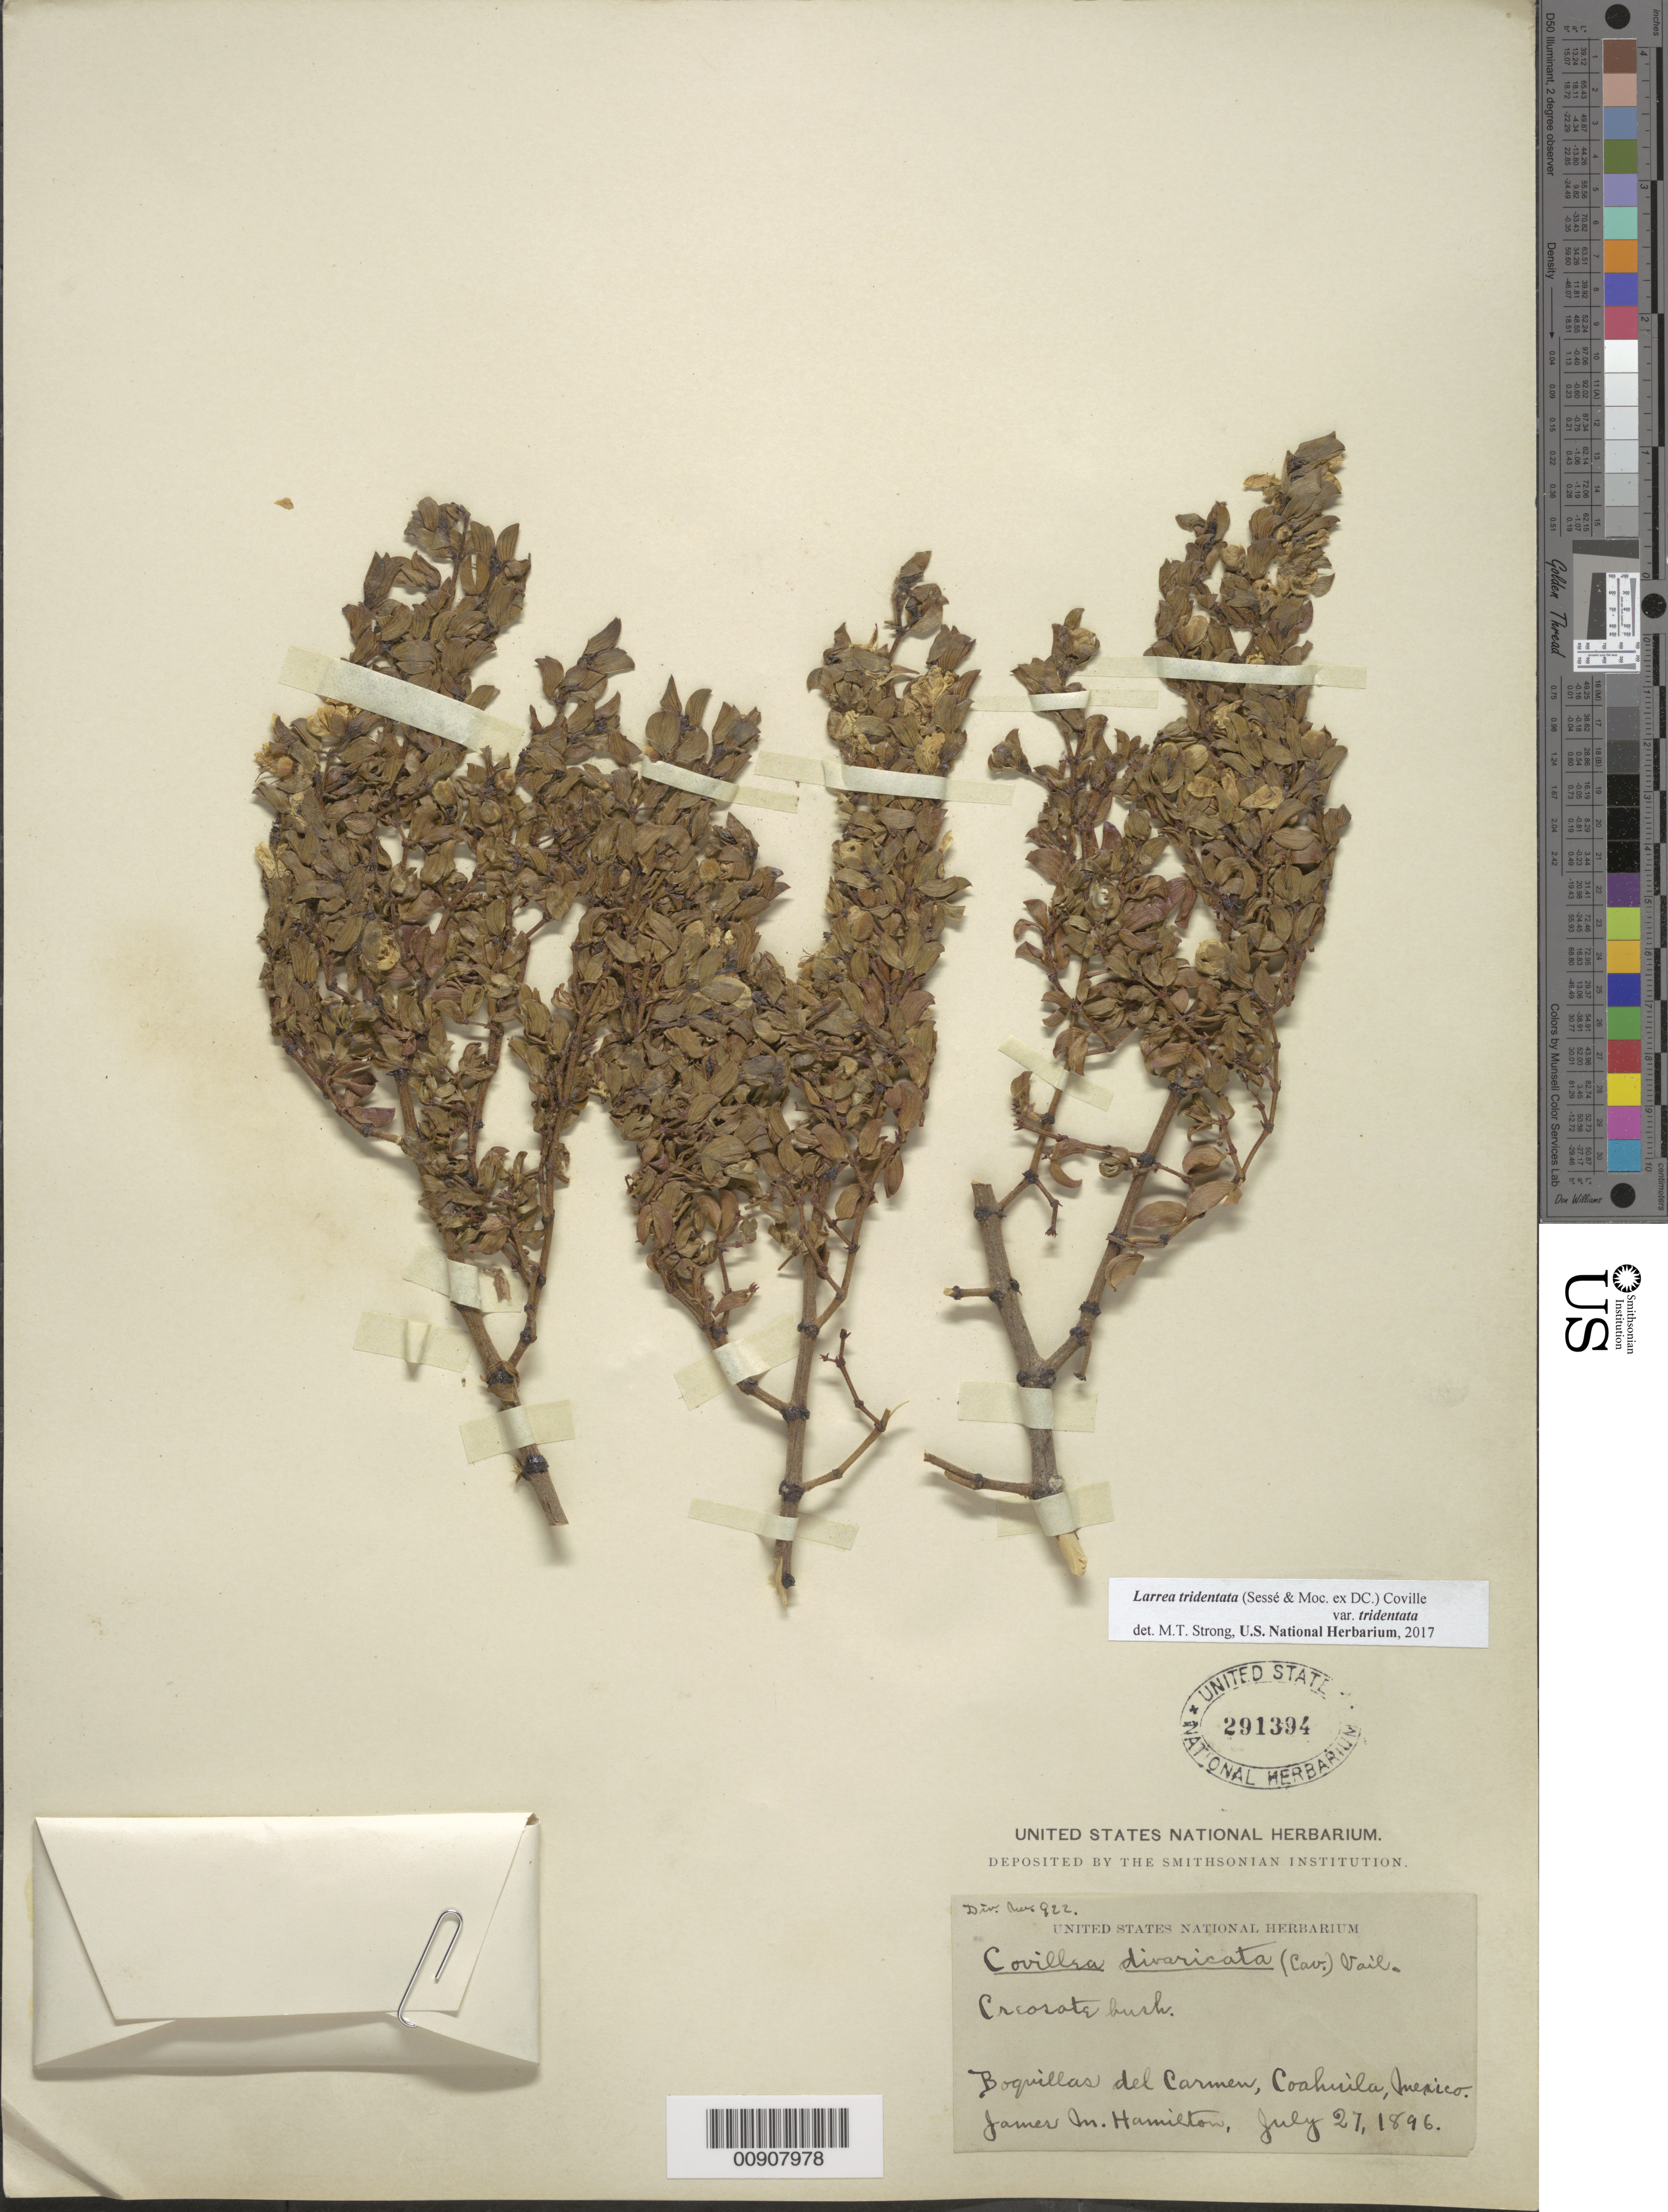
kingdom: Plantae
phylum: Tracheophyta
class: Magnoliopsida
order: Zygophyllales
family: Zygophyllaceae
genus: Larrea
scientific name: Larrea tridentata var. tridentata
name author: (Sessé & Moc. ex DC.) Coville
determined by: Strong, M. T., (US), Smithsonian Institution - National Museum of Natural History (UNITED STATES)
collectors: Hamilton, J. M.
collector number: Div. Mex 922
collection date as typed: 27 Jul 1896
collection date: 1896-07-27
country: Mexico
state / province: Coahuila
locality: Boquillas del Carmen, Coahuila.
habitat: Creosote bush.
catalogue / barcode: US 291394